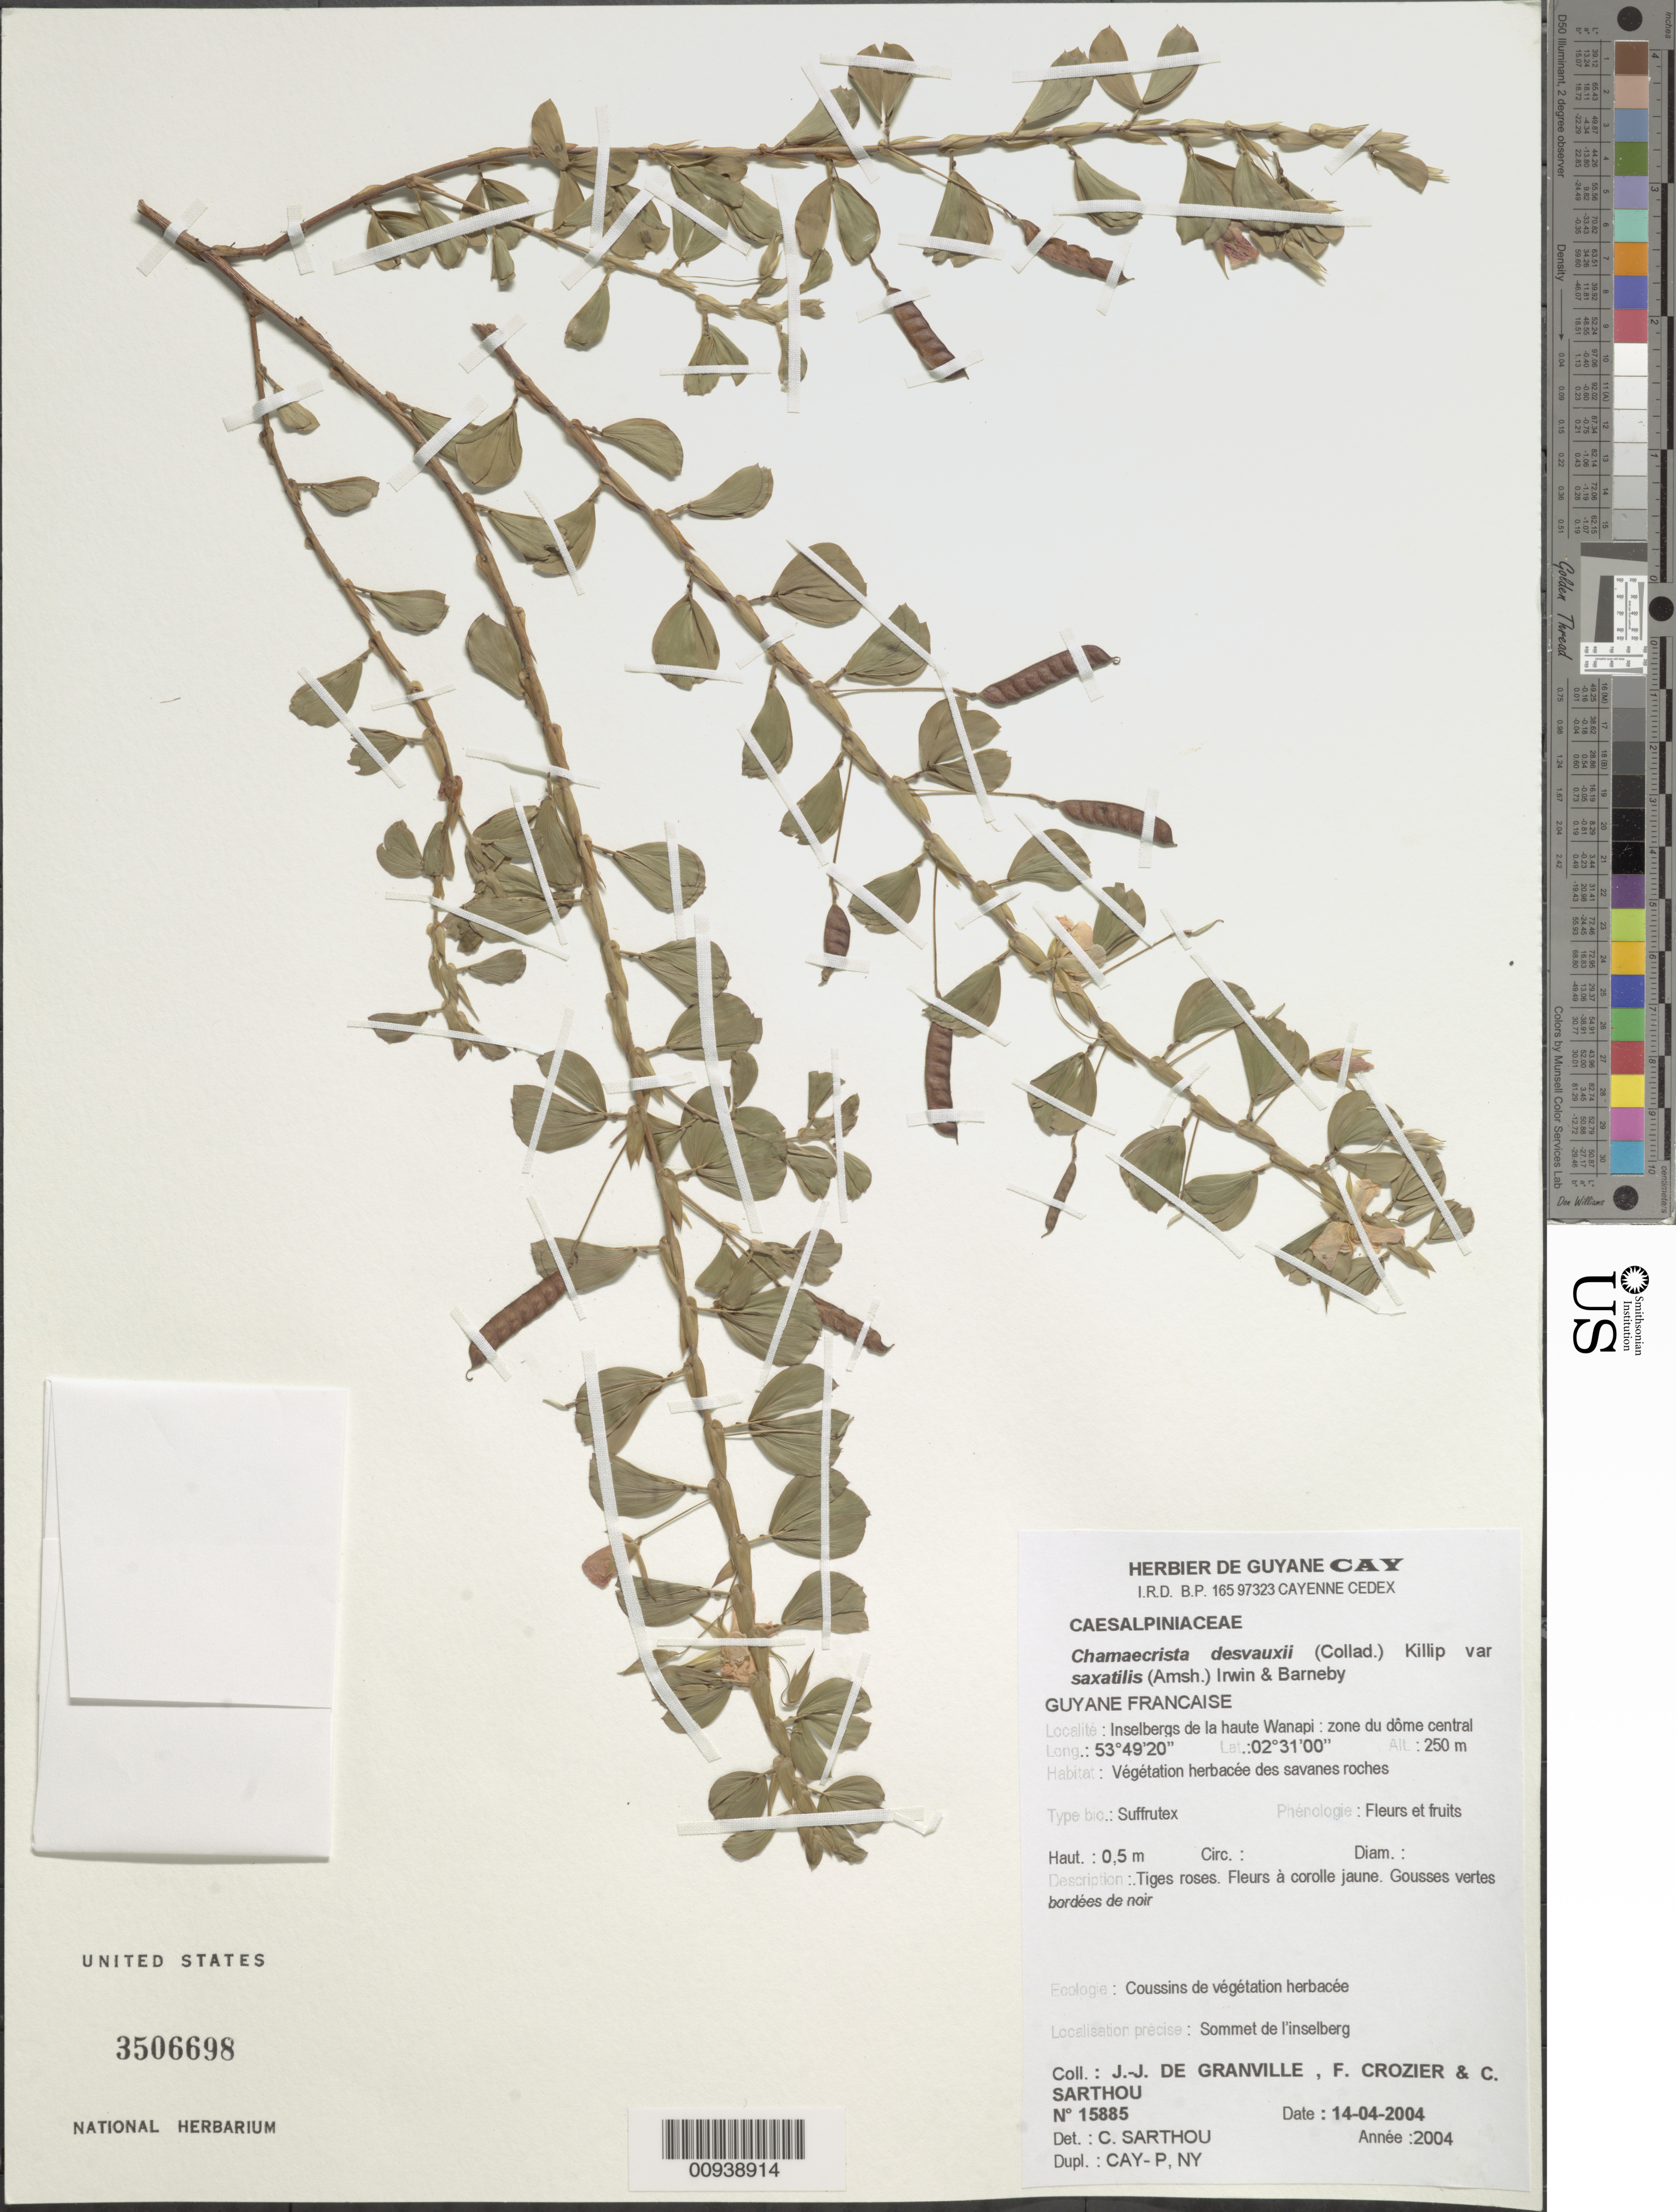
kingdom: Plantae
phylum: Tracheophyta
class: Magnoliopsida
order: Fabales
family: Fabaceae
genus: Chamaecrista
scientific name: Chamaecrista desvauxii var. saxatilis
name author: (Amshoff) H.S. Irwin & Barneby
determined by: Sarthou, C.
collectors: J.-J. de Granville, F. Crozier & C. Sarthou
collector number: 15885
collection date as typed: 14-Apr-04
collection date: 2004-04-14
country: French Guiana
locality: Inselbergs de la haute Wanapi, sommet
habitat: Végétation herbacée des savanes roches; coussins de végétation herbacée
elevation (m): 250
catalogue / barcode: US 3506698